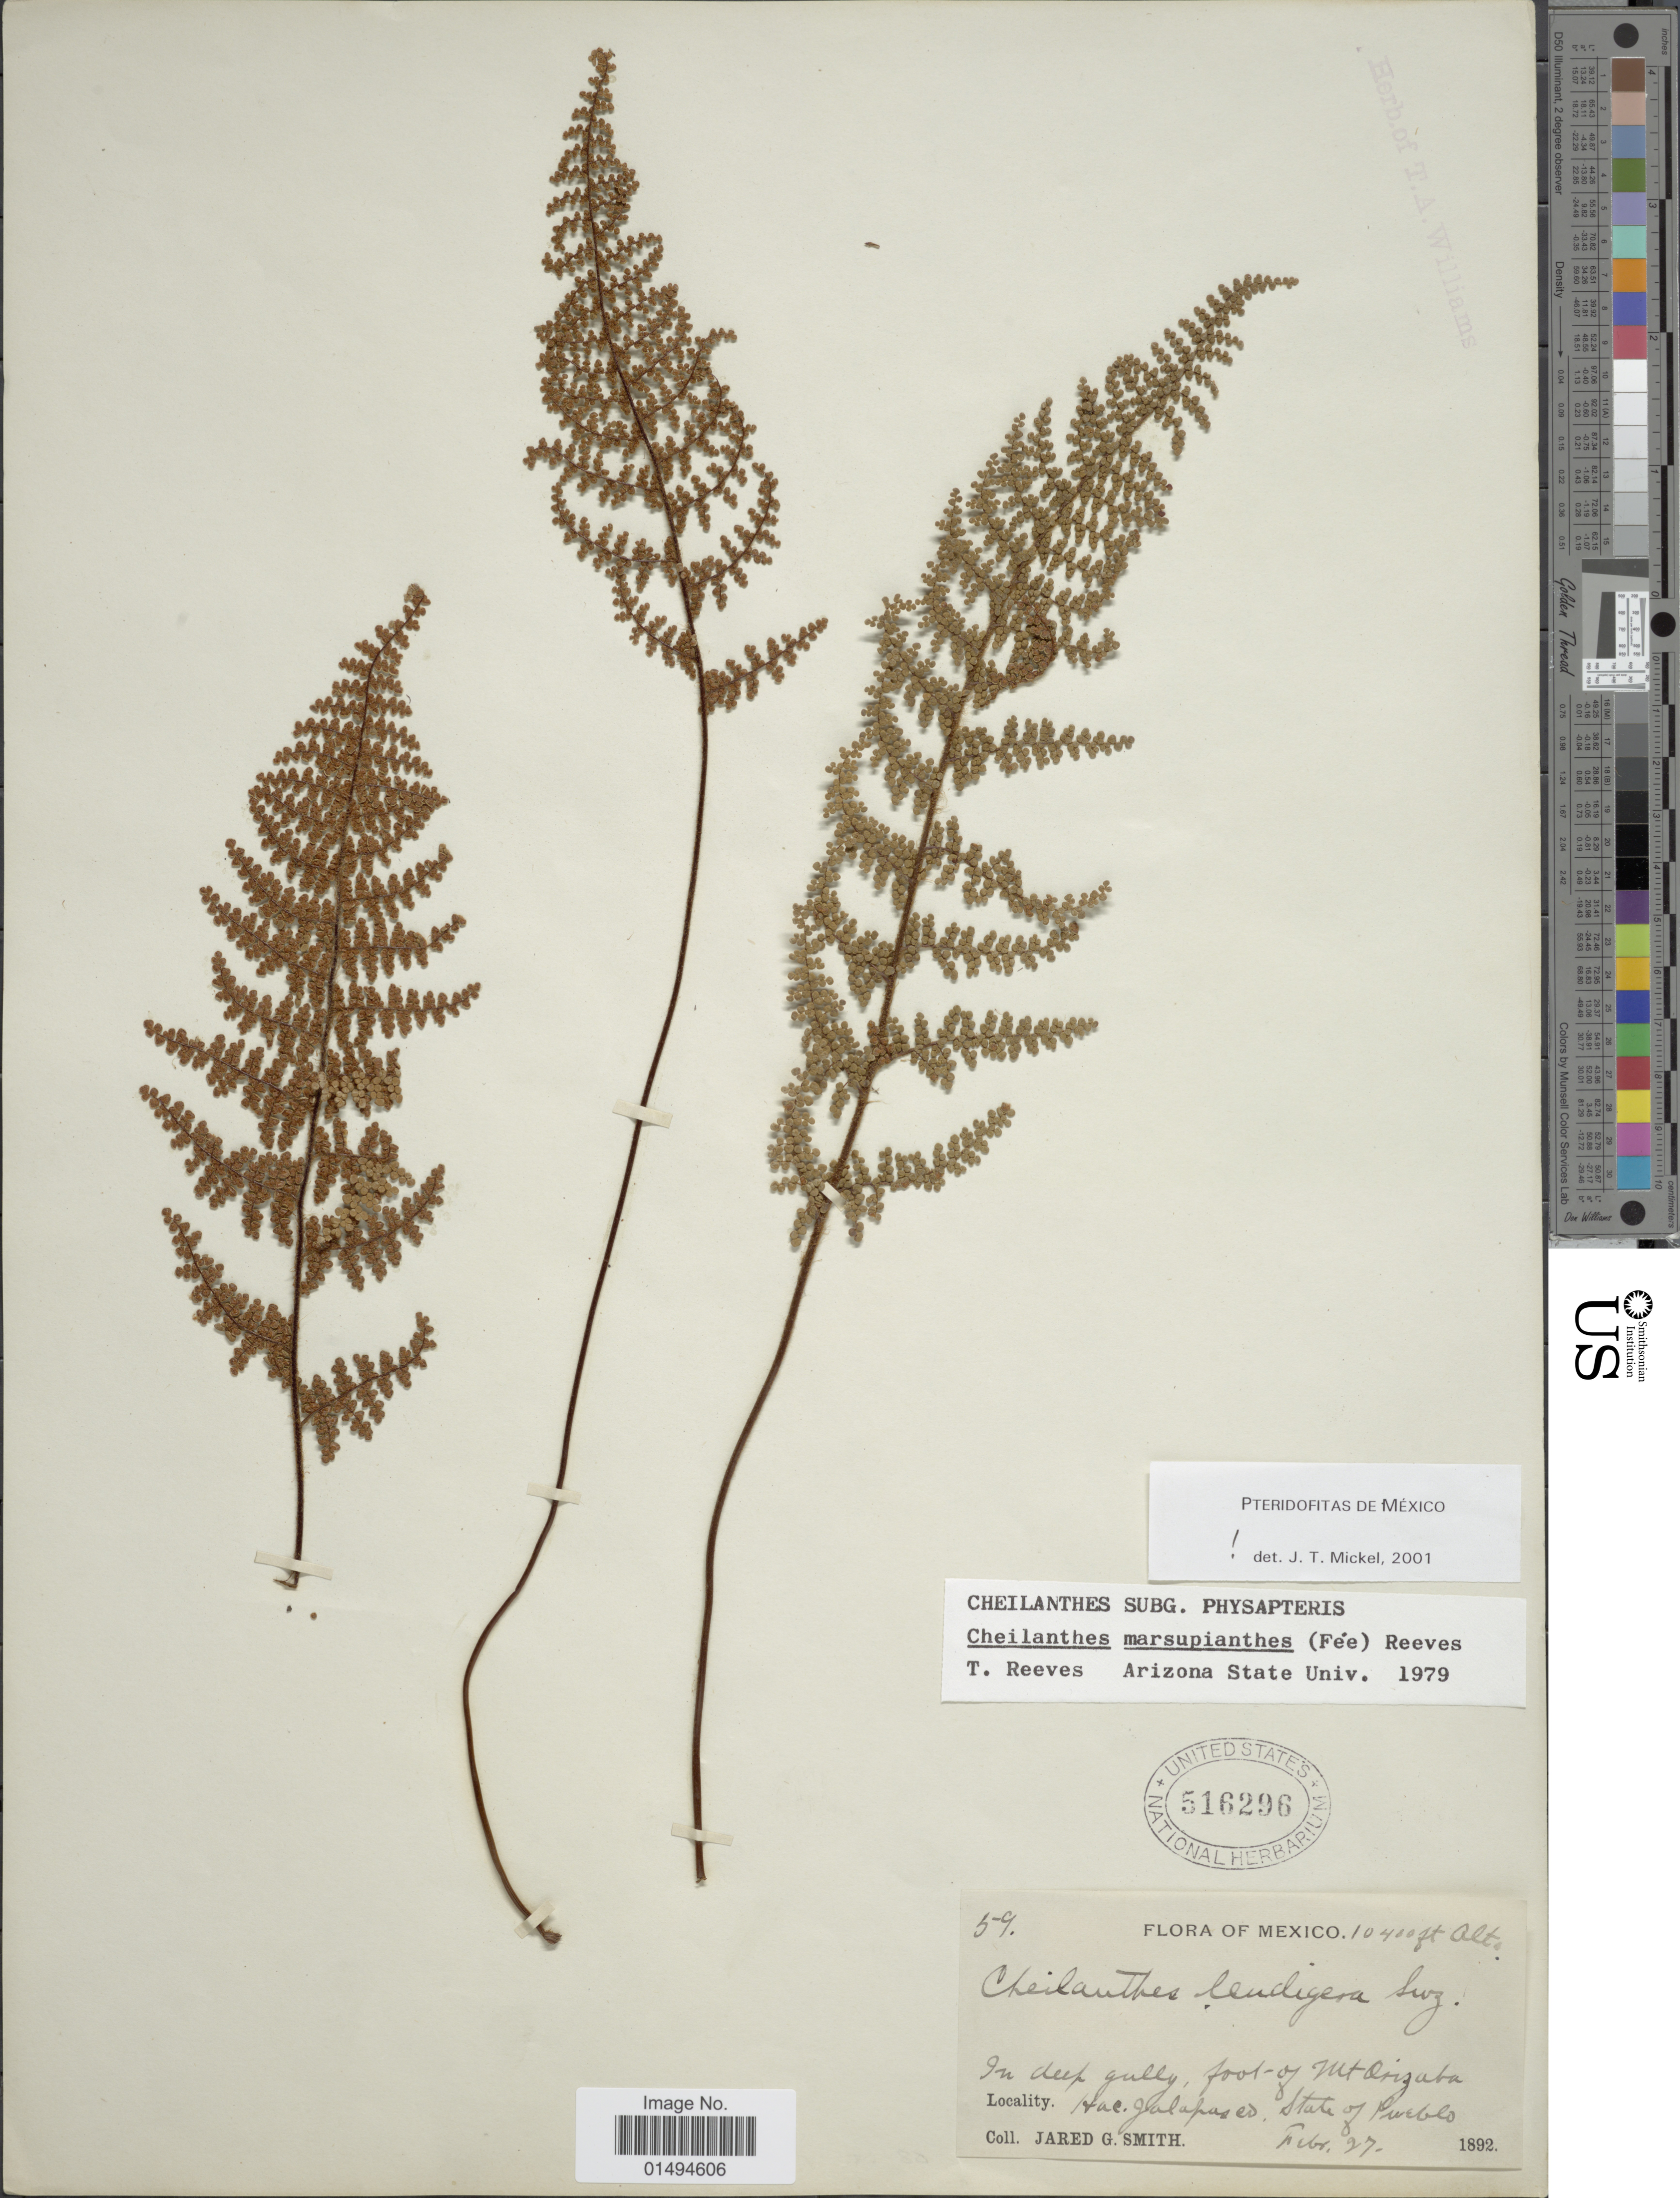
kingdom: Plantae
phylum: Tracheophyta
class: Polypodiopsida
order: Polypodiales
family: Pteridaceae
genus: Myriopteris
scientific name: Myriopteris marsupianthes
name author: Fée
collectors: J. G. Smith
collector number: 59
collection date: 1892-02-27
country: Mexico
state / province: Puebla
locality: Hac. Galapasco, State of Pueblo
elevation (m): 3170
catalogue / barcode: US 516296